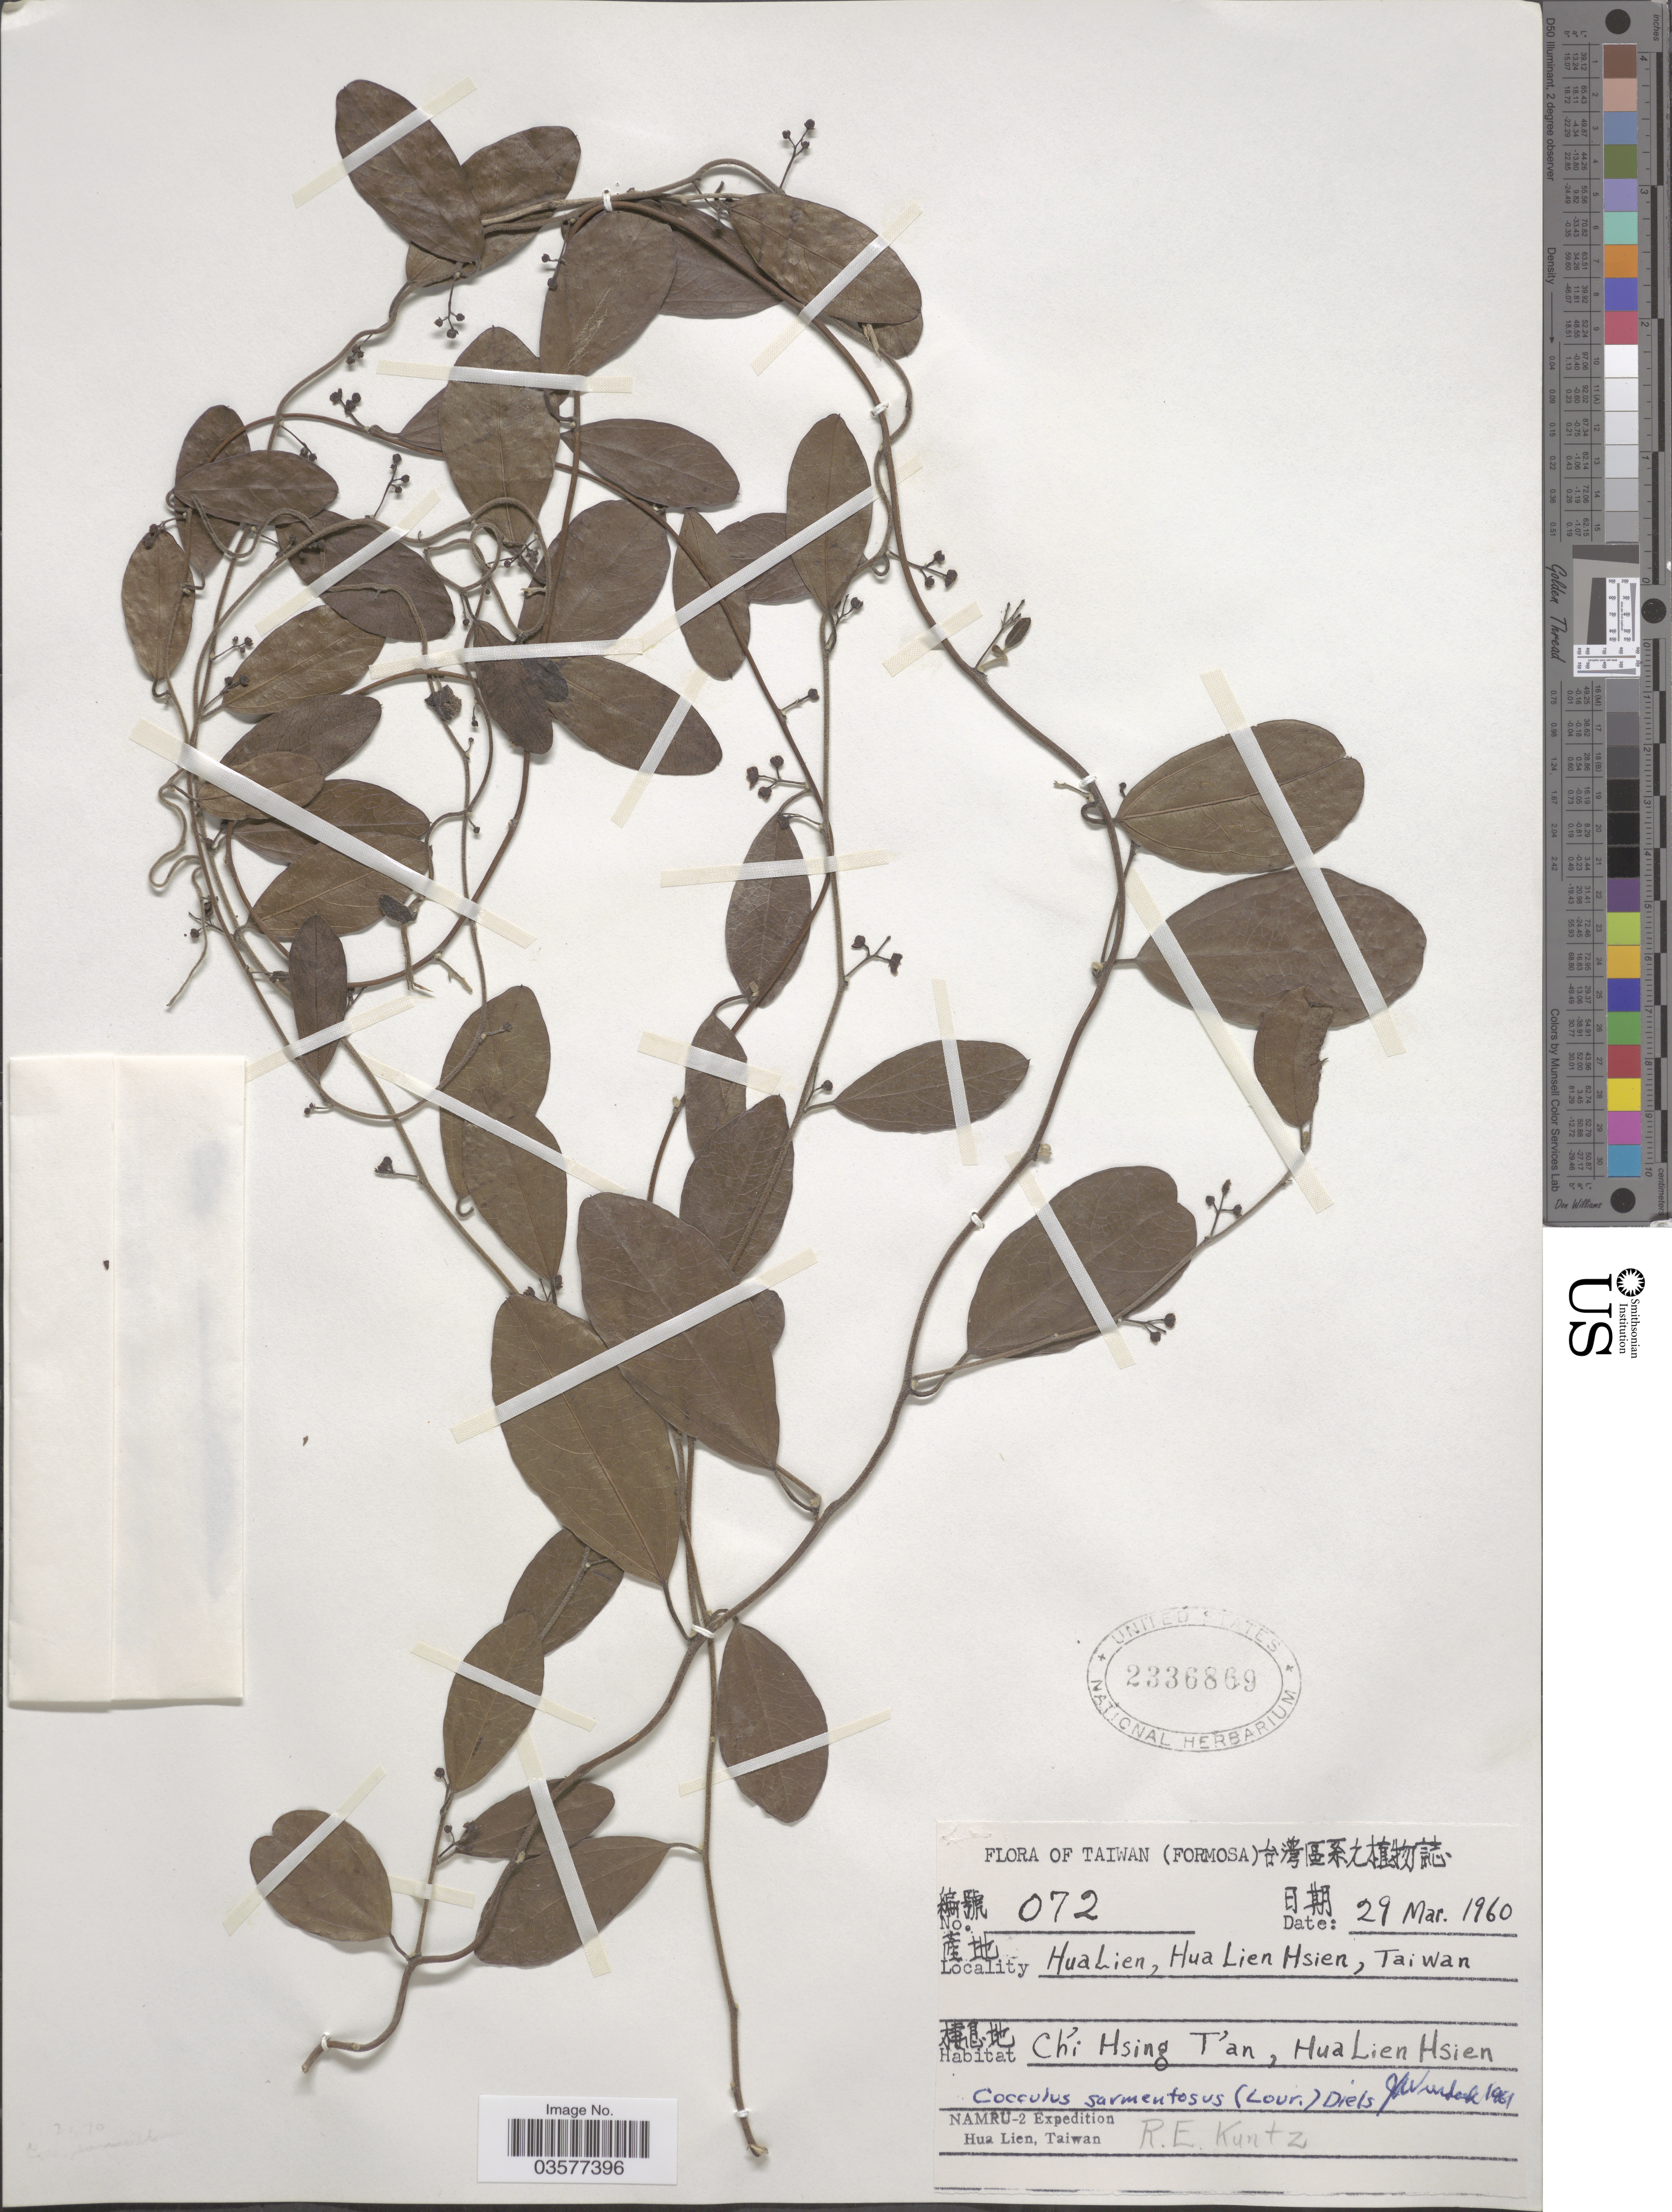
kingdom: Plantae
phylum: Tracheophyta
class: Magnoliopsida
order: Ranunculales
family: Menispermaceae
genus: Cocculus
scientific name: Cocculus orbiculatus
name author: (L.) DC.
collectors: R. E. Kuntz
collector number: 072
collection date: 1960-03-29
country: Taiwan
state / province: Hualien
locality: Formosa. Ch'i Hsing T'an, HuaLien Hsien.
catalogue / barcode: US 2336869